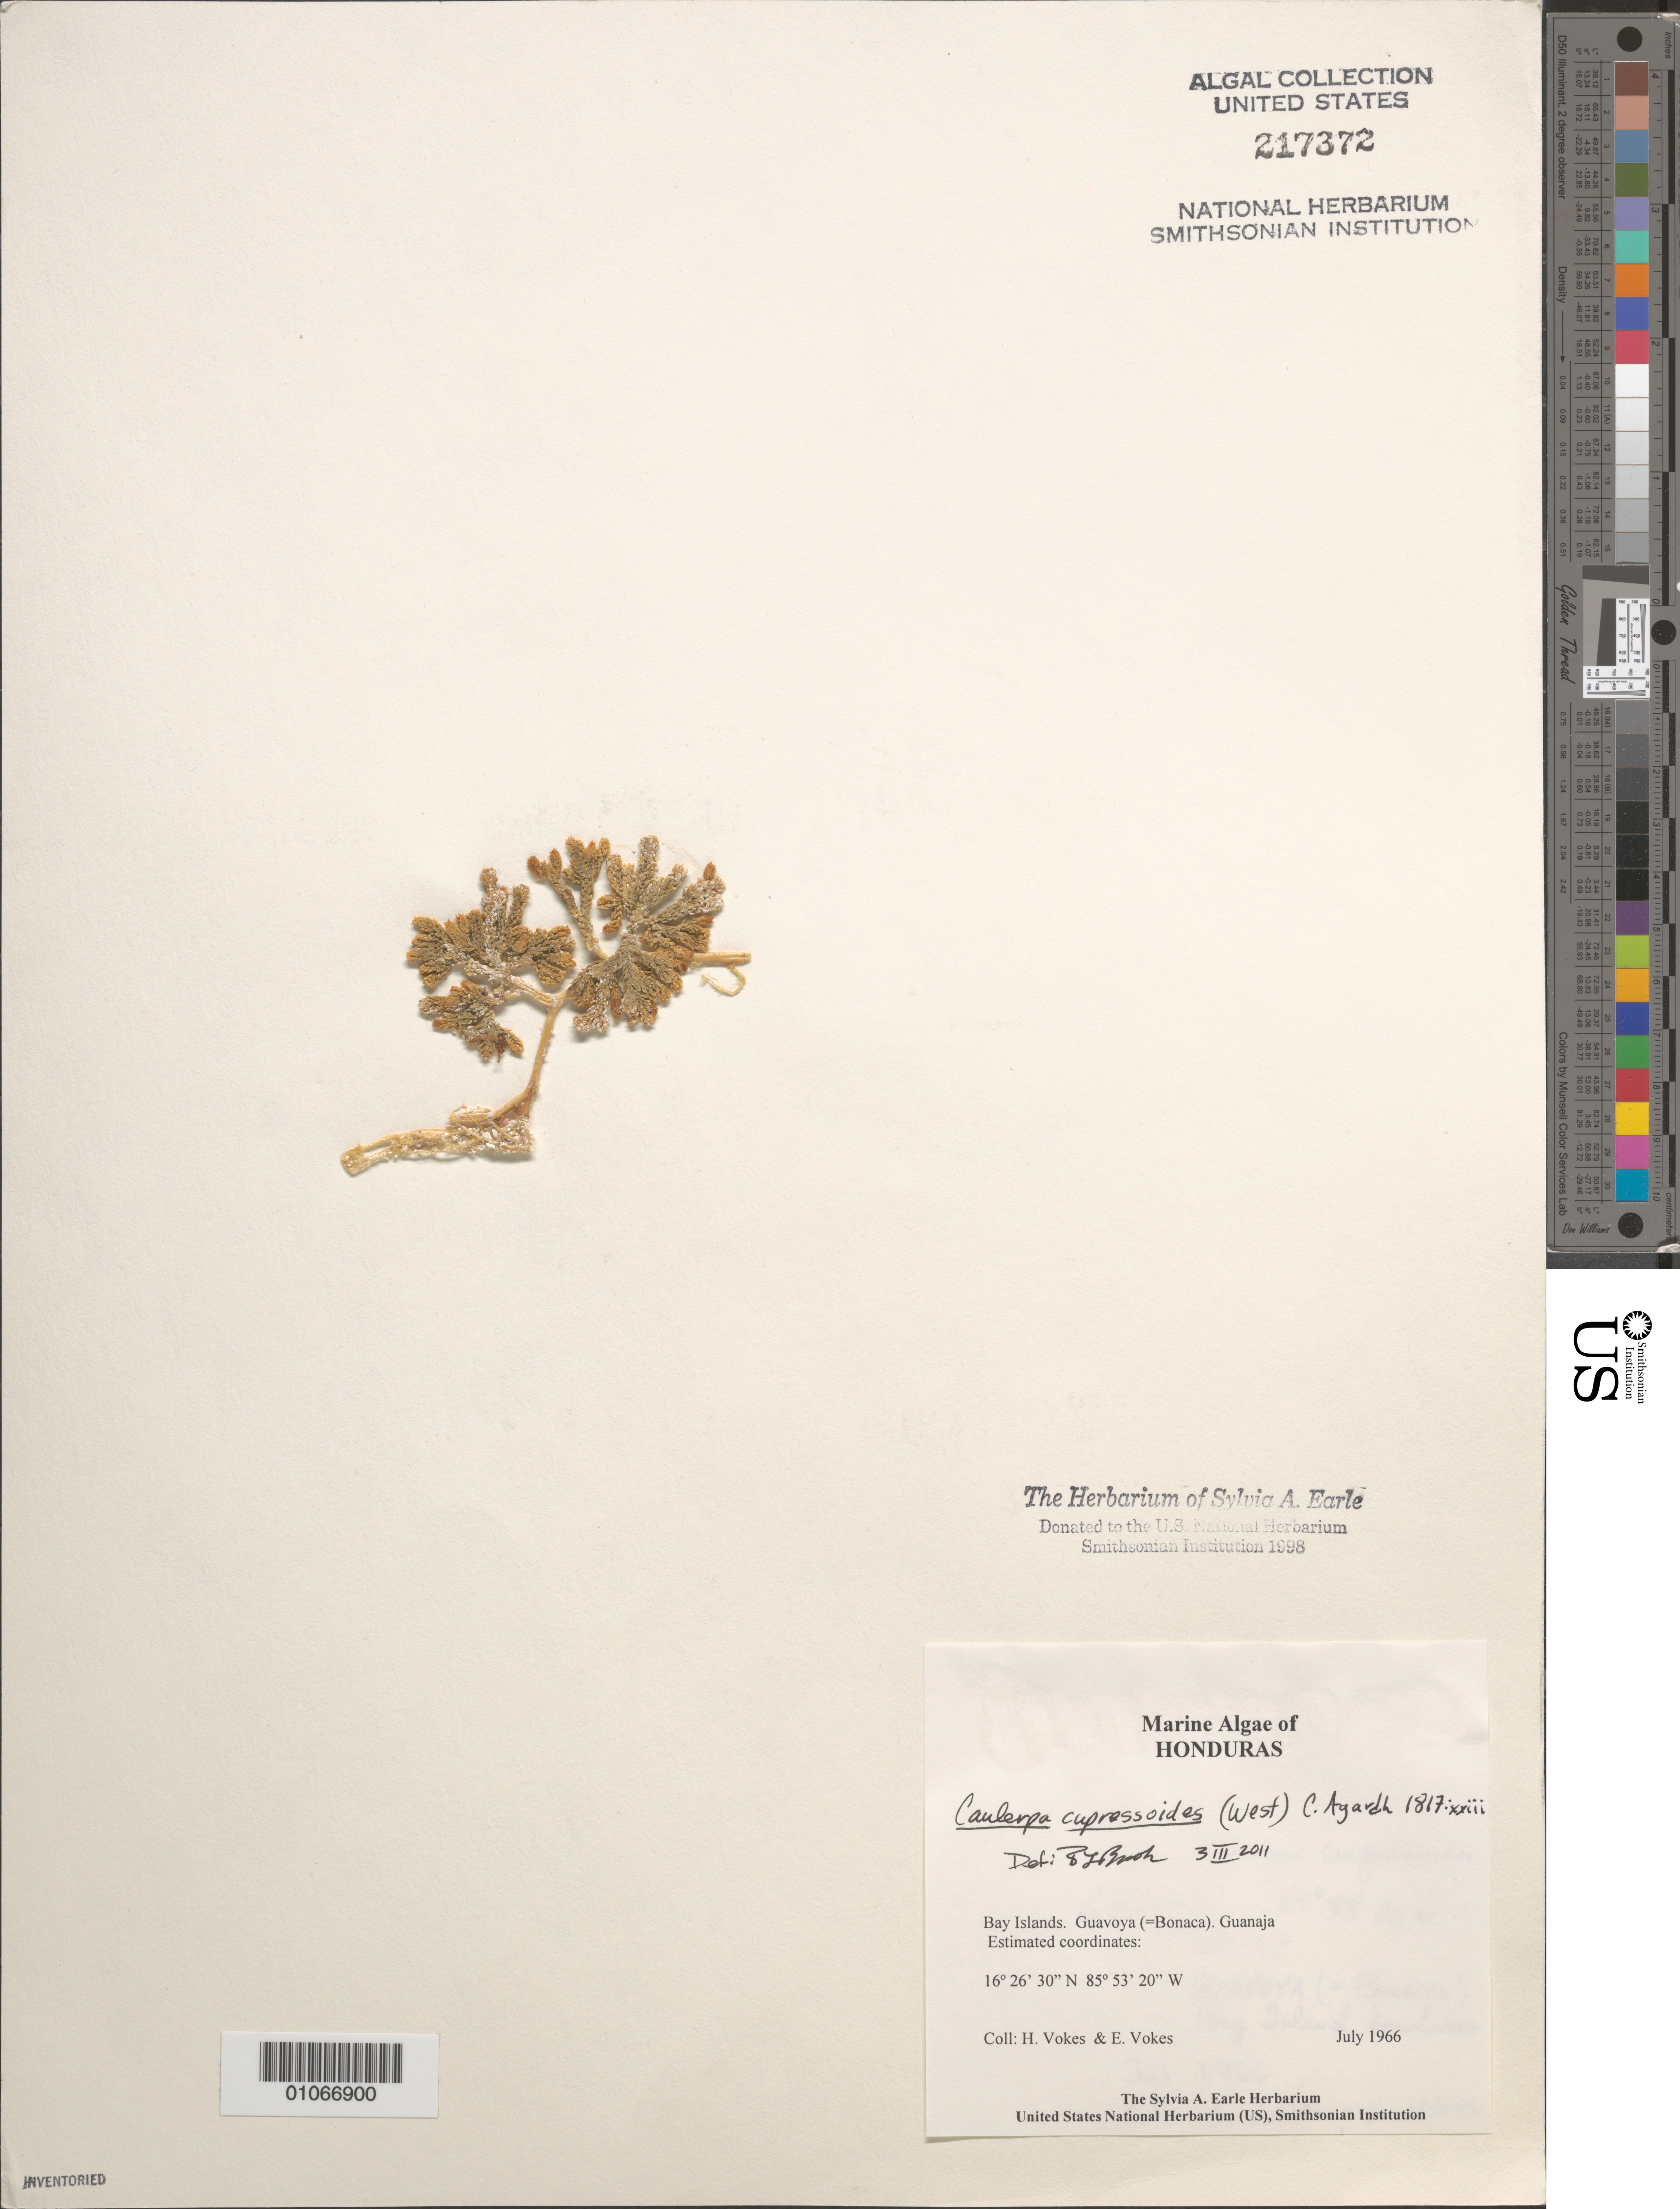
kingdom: Plantae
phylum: Chlorophyta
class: Ulvophyceae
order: Bryopsidales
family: Caulerpaceae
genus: Caulerpa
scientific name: Caulerpa cupressoides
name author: (Vahl) C. Agardh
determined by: Brooks, B. L., (BOT), Smithsonian Institution - National Museum of Natural History (UNITED STATES)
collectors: H. Vokes & E. Vokes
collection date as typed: Jul 1966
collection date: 1966-07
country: Honduras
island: Guanaja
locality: Guavoya (=Bonaca)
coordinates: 16 26'30" N, 85 53'20" W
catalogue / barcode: US 217372